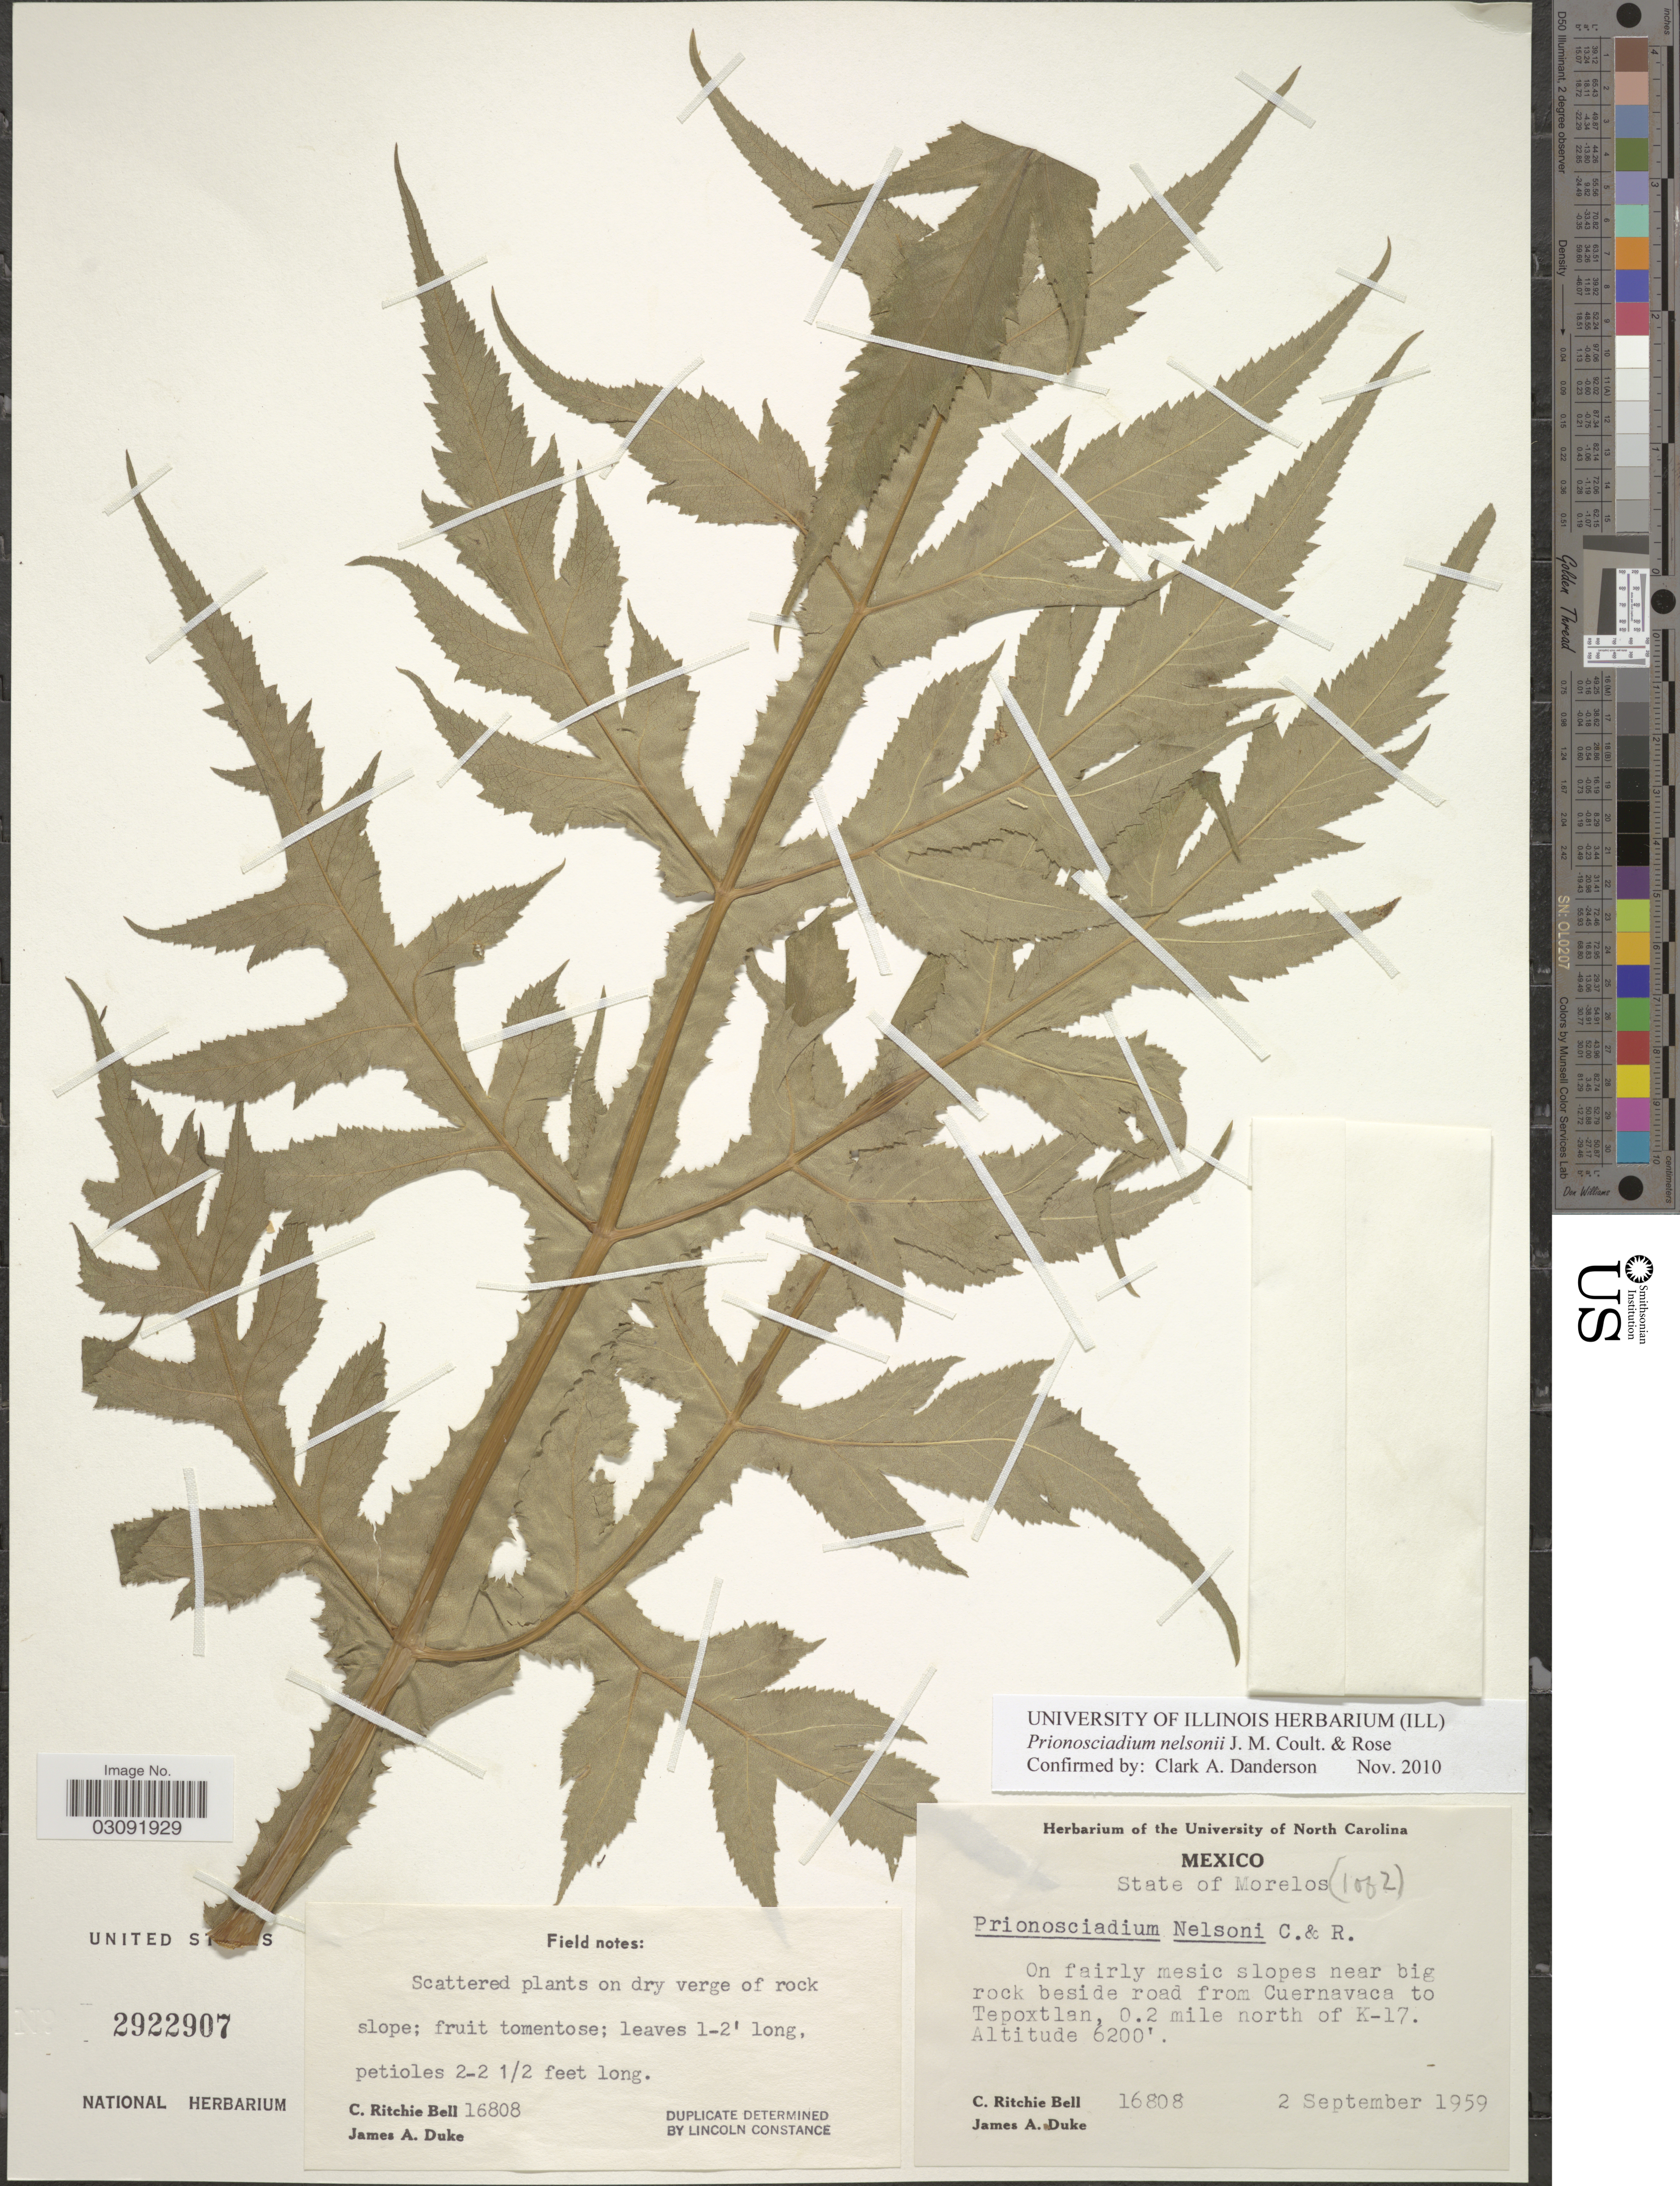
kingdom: Plantae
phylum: Tracheophyta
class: Magnoliopsida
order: Apiales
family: Apiaceae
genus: Prionosciadium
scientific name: Prionosciadium nelsonii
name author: J.M. Coult. & Rose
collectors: C. R. Bell & J. A. Duke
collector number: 16808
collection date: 1959-09-02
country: Mexico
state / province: Morelos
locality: On fairly mesic slopes near big rock beside road from Cuernavaca to Tepoxtlan, 0.2 mile north of K-17.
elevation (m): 1890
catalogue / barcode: US 2922907